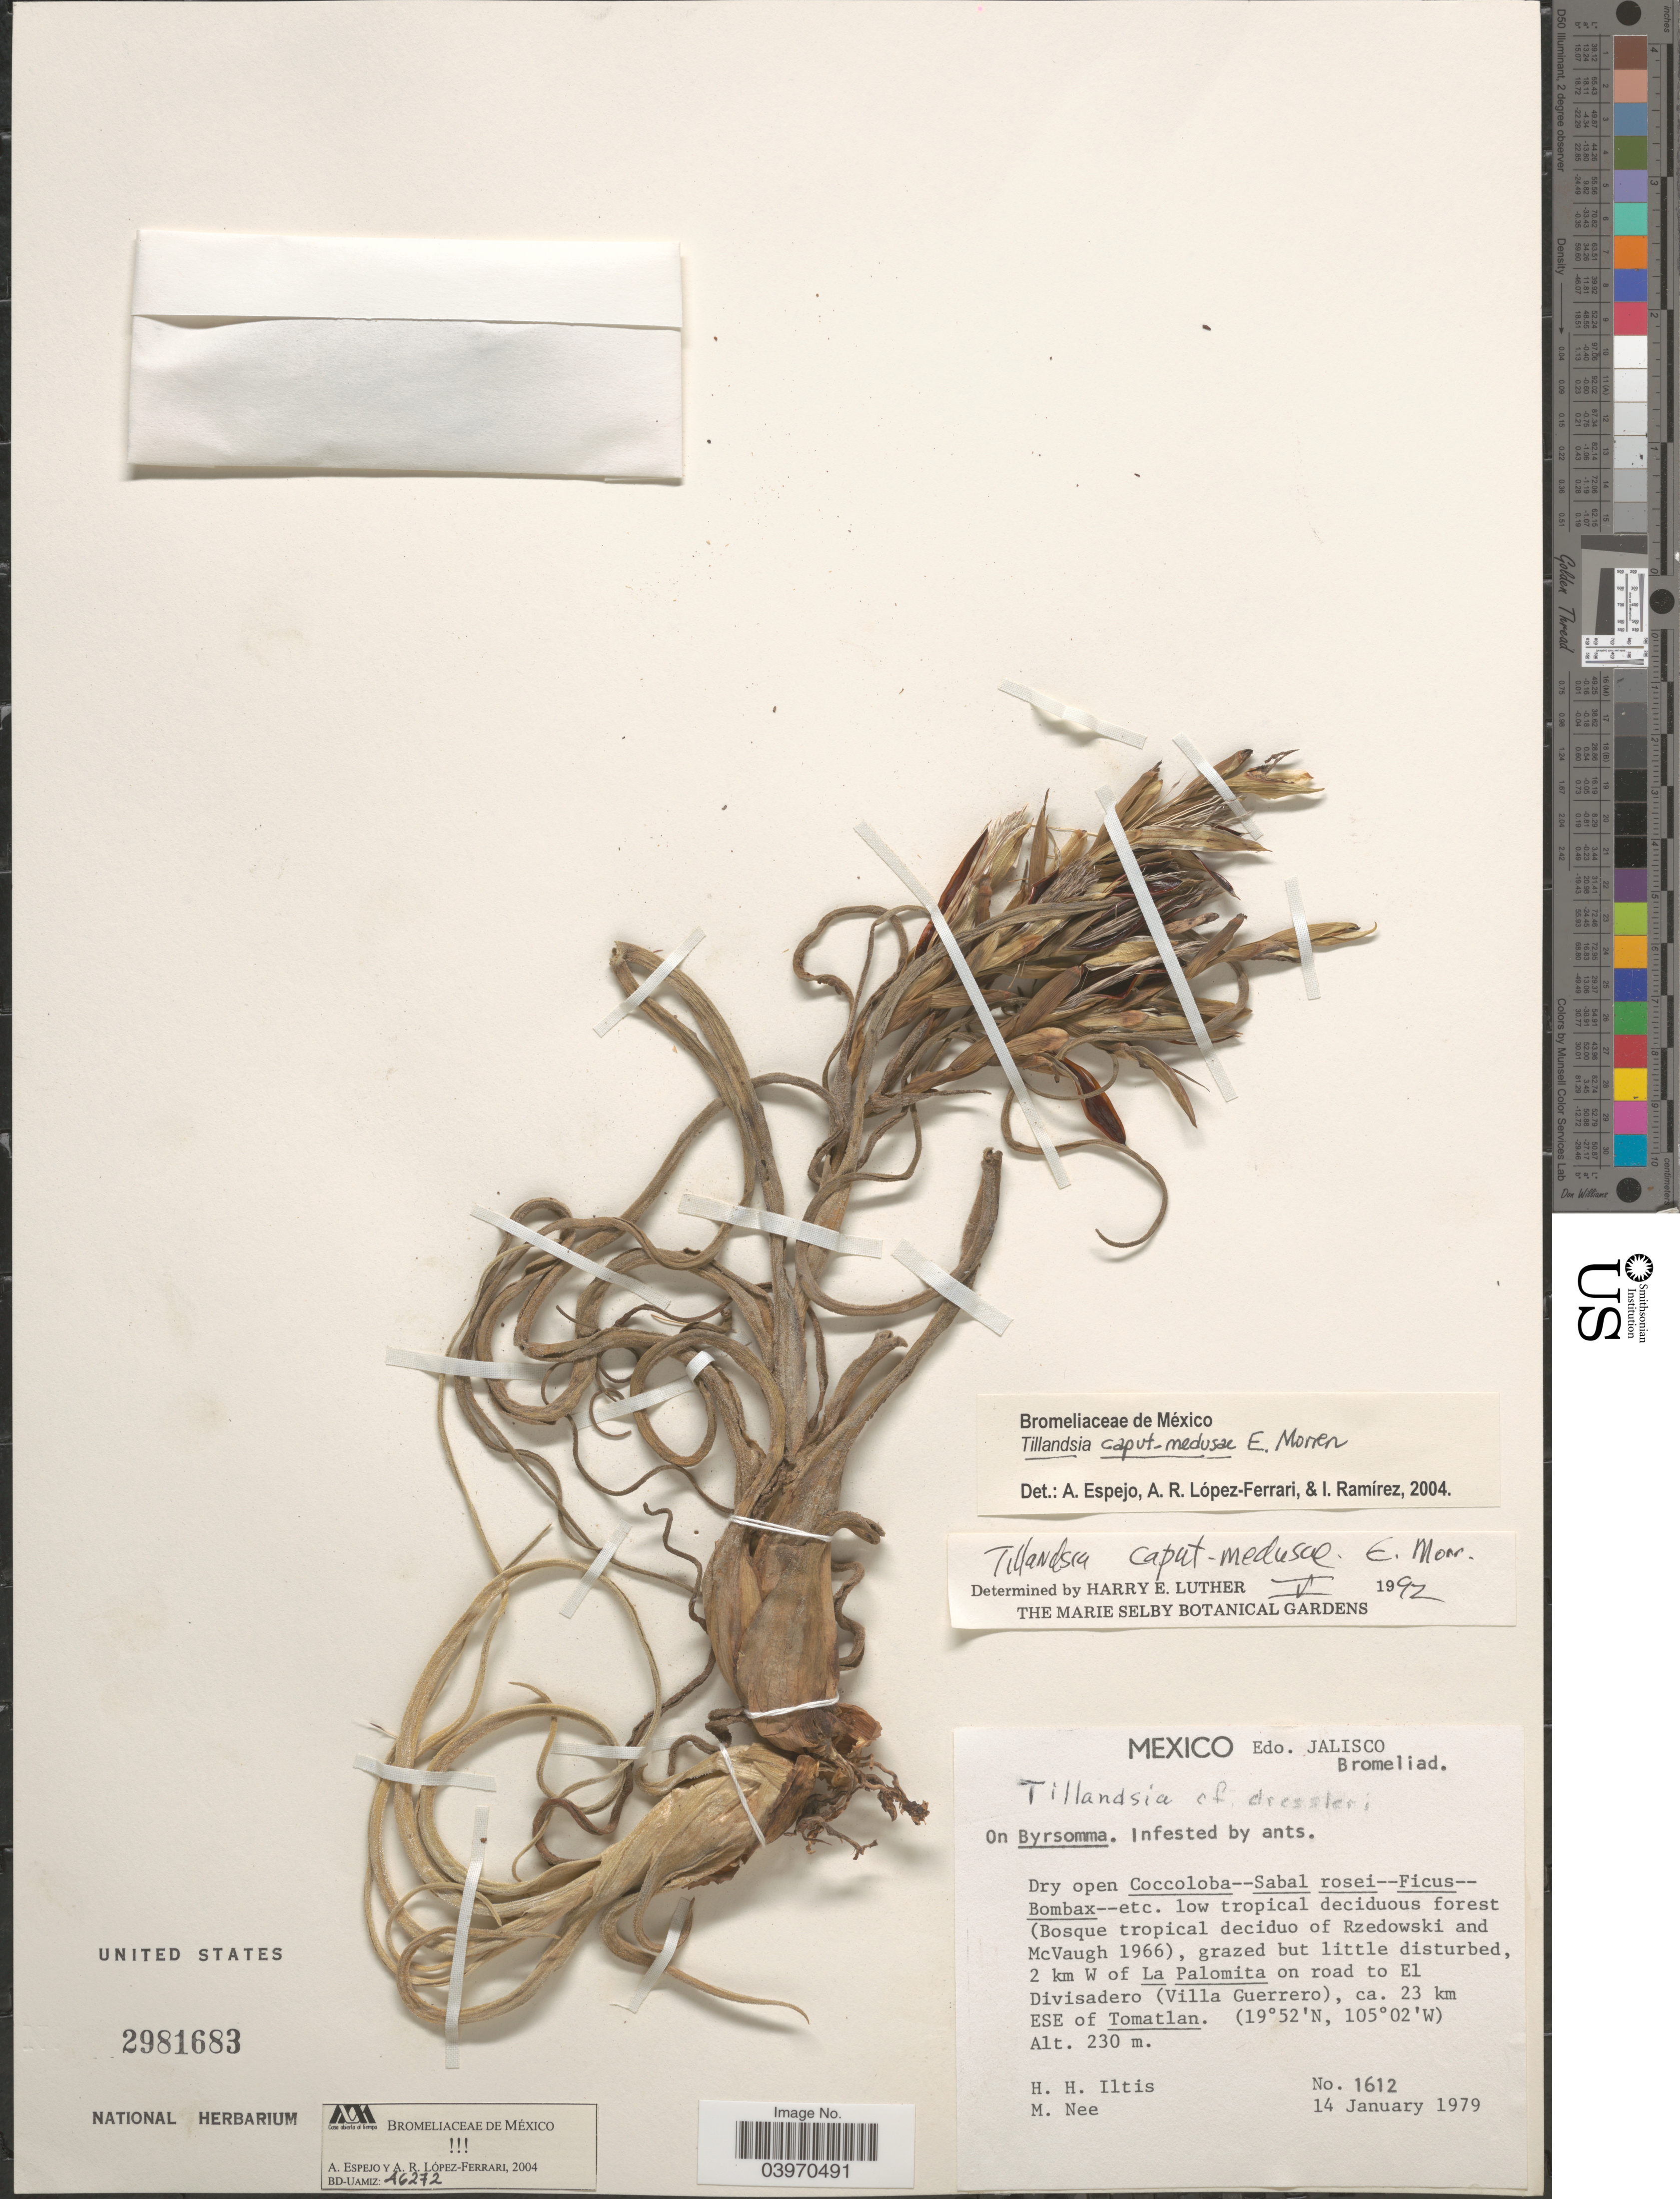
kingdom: Plantae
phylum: Tracheophyta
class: Liliopsida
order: Poales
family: Bromeliaceae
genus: Tillandsia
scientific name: Tillandsia caput-medusae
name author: É. Morren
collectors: H. H. Iltis & M. Nee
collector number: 1612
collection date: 1979-01-14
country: Mexico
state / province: Jalisco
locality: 2 km W of La Palomita on road to El Divisadero (Villa Guerrero), ca. 23 km ESE of Tomatlan.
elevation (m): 230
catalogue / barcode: US 2981683